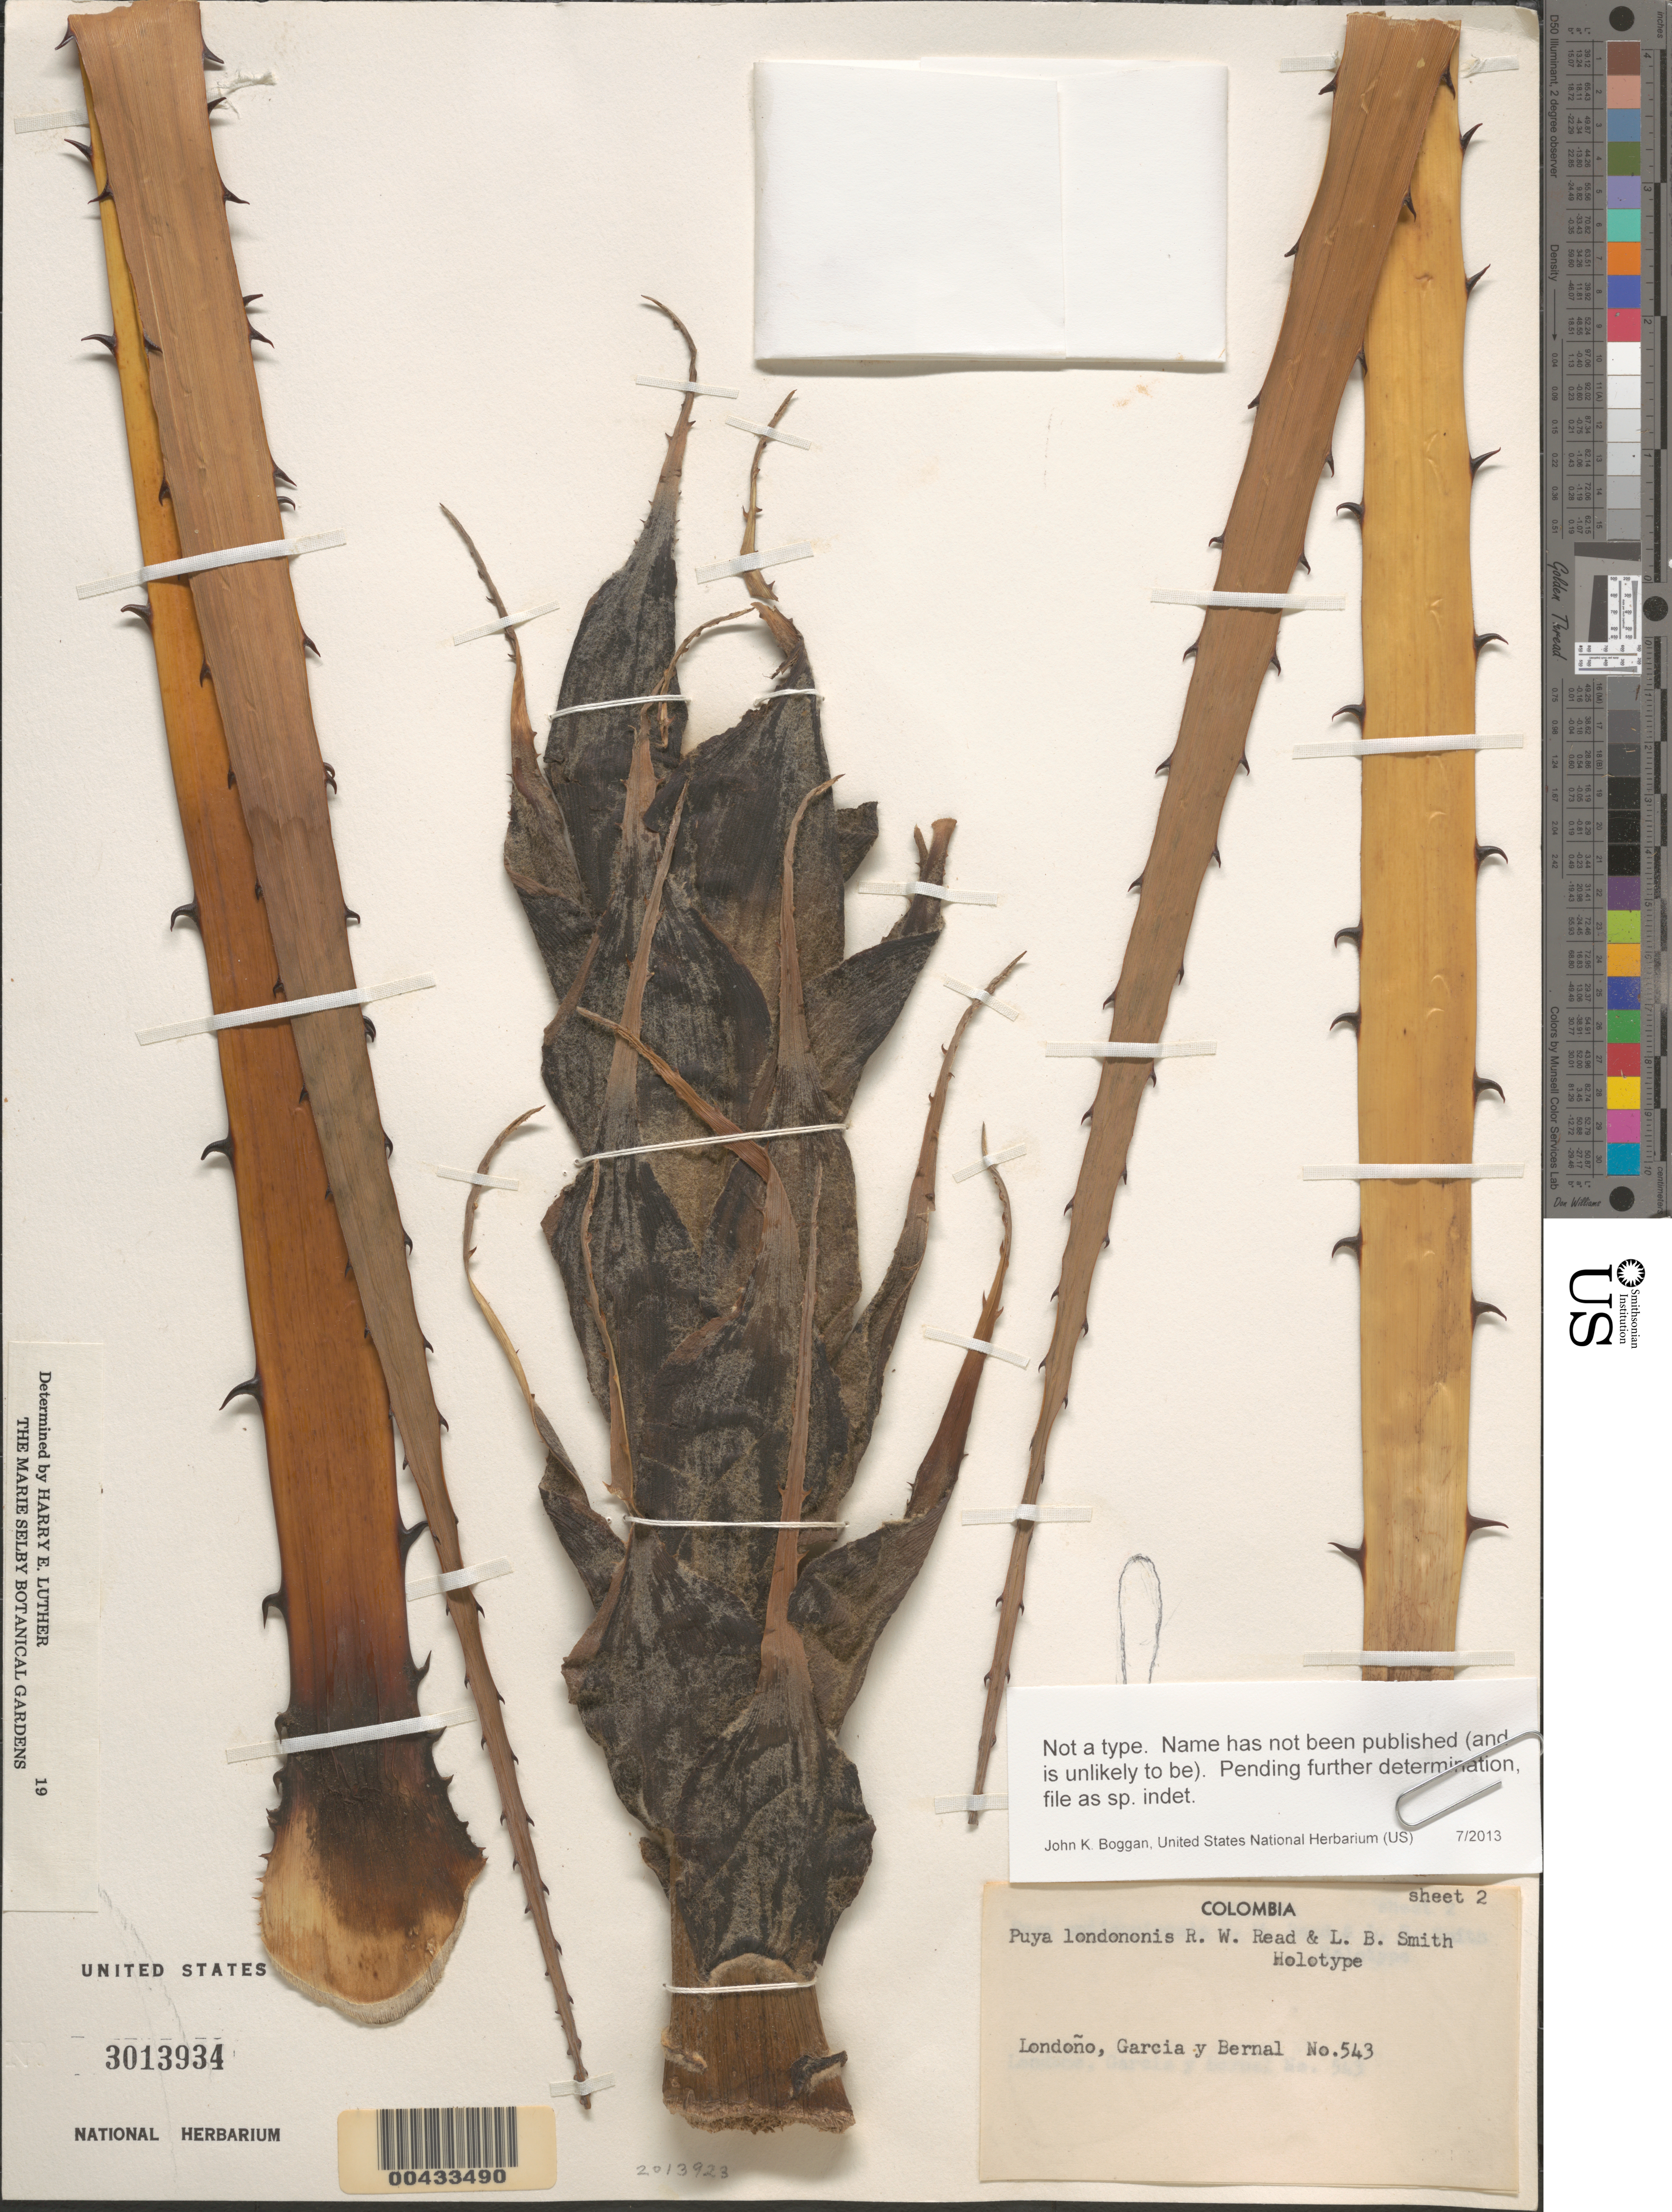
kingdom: Plantae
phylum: Tracheophyta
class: Liliopsida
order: Poales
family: Bromeliaceae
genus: Puya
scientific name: Puya sp.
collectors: R. Londono U.B., V. Garcia & R. Bernal González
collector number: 543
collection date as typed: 16 Sep 1984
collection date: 1984-09-16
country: Colombia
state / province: Antioquia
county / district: Urrao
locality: Paramo de Frontino, entre La Casa del Morro y Llano Grande.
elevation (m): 3340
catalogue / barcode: US 3013934